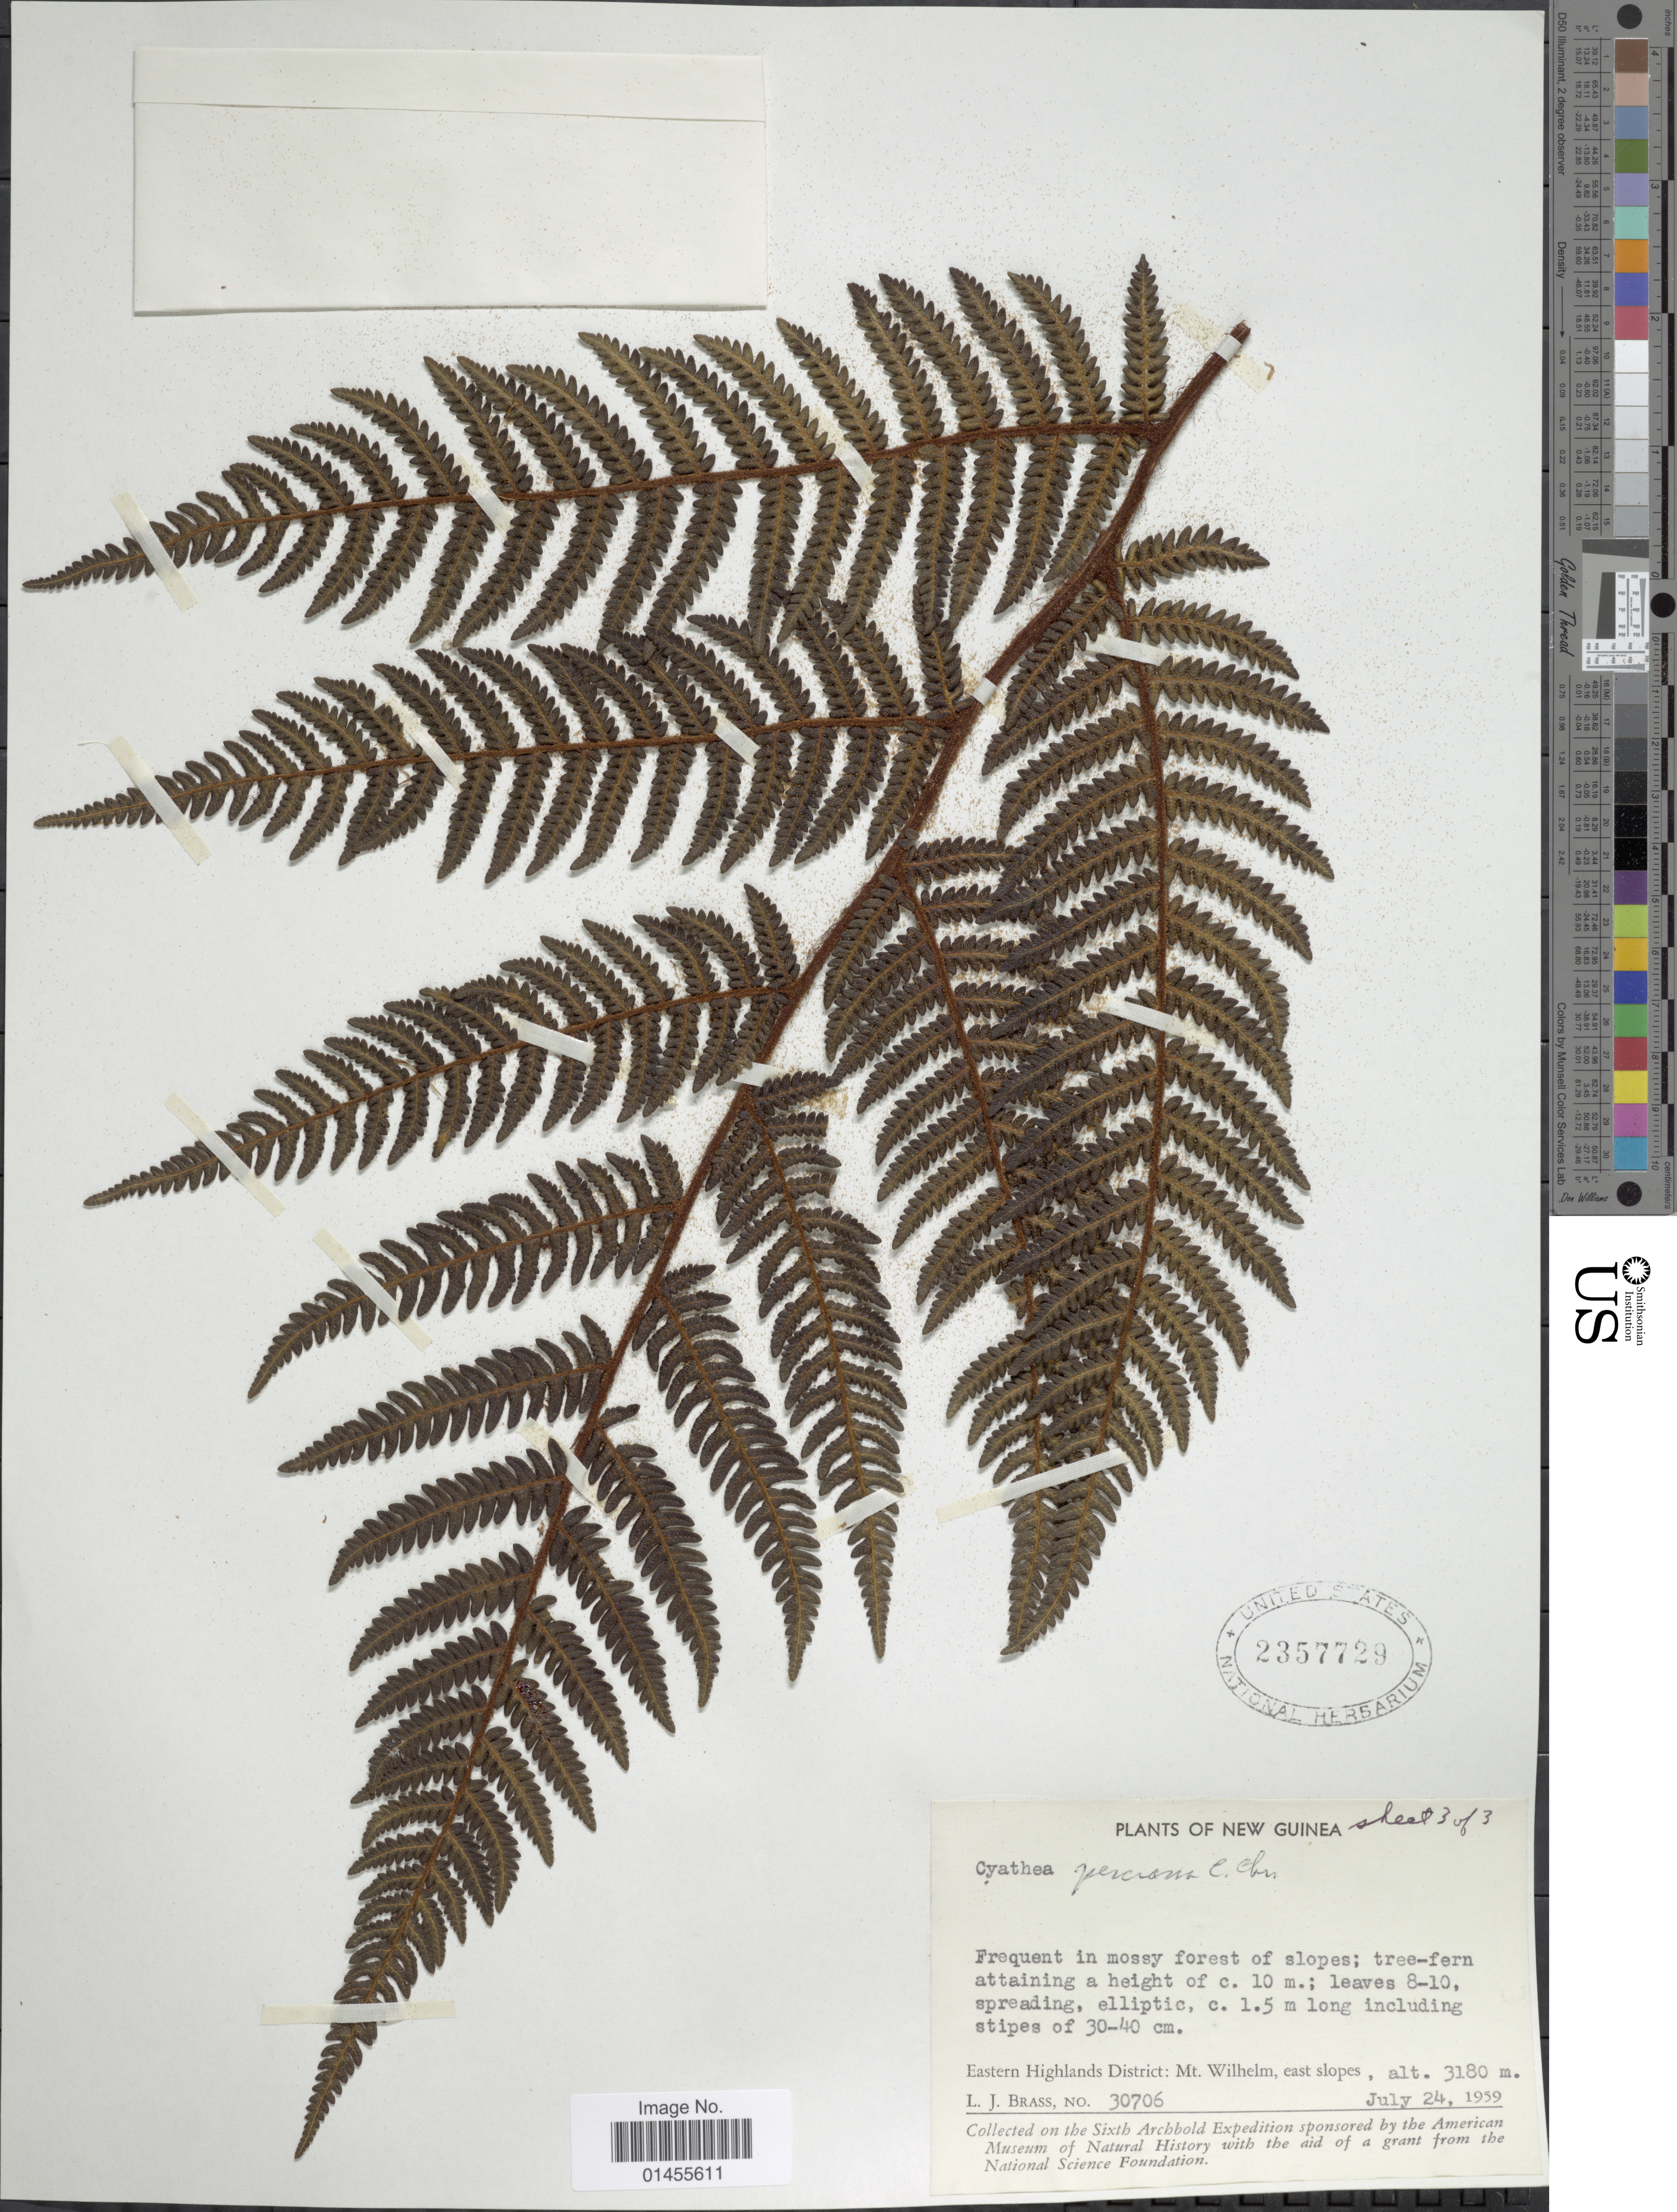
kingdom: Plantae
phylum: Tracheophyta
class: Polypodiopsida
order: Cyatheales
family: Cyatheaceae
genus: Alsophila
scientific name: Alsophila percrassa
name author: (C. Chr.) R.M. Tryon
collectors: L. J. Brass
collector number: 30706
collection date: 1959-07-24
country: Papua New Guinea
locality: New Guinea. Eastern Highlands District: Mt. Wilhelm, east slopes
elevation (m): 3180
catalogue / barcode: US 2357729